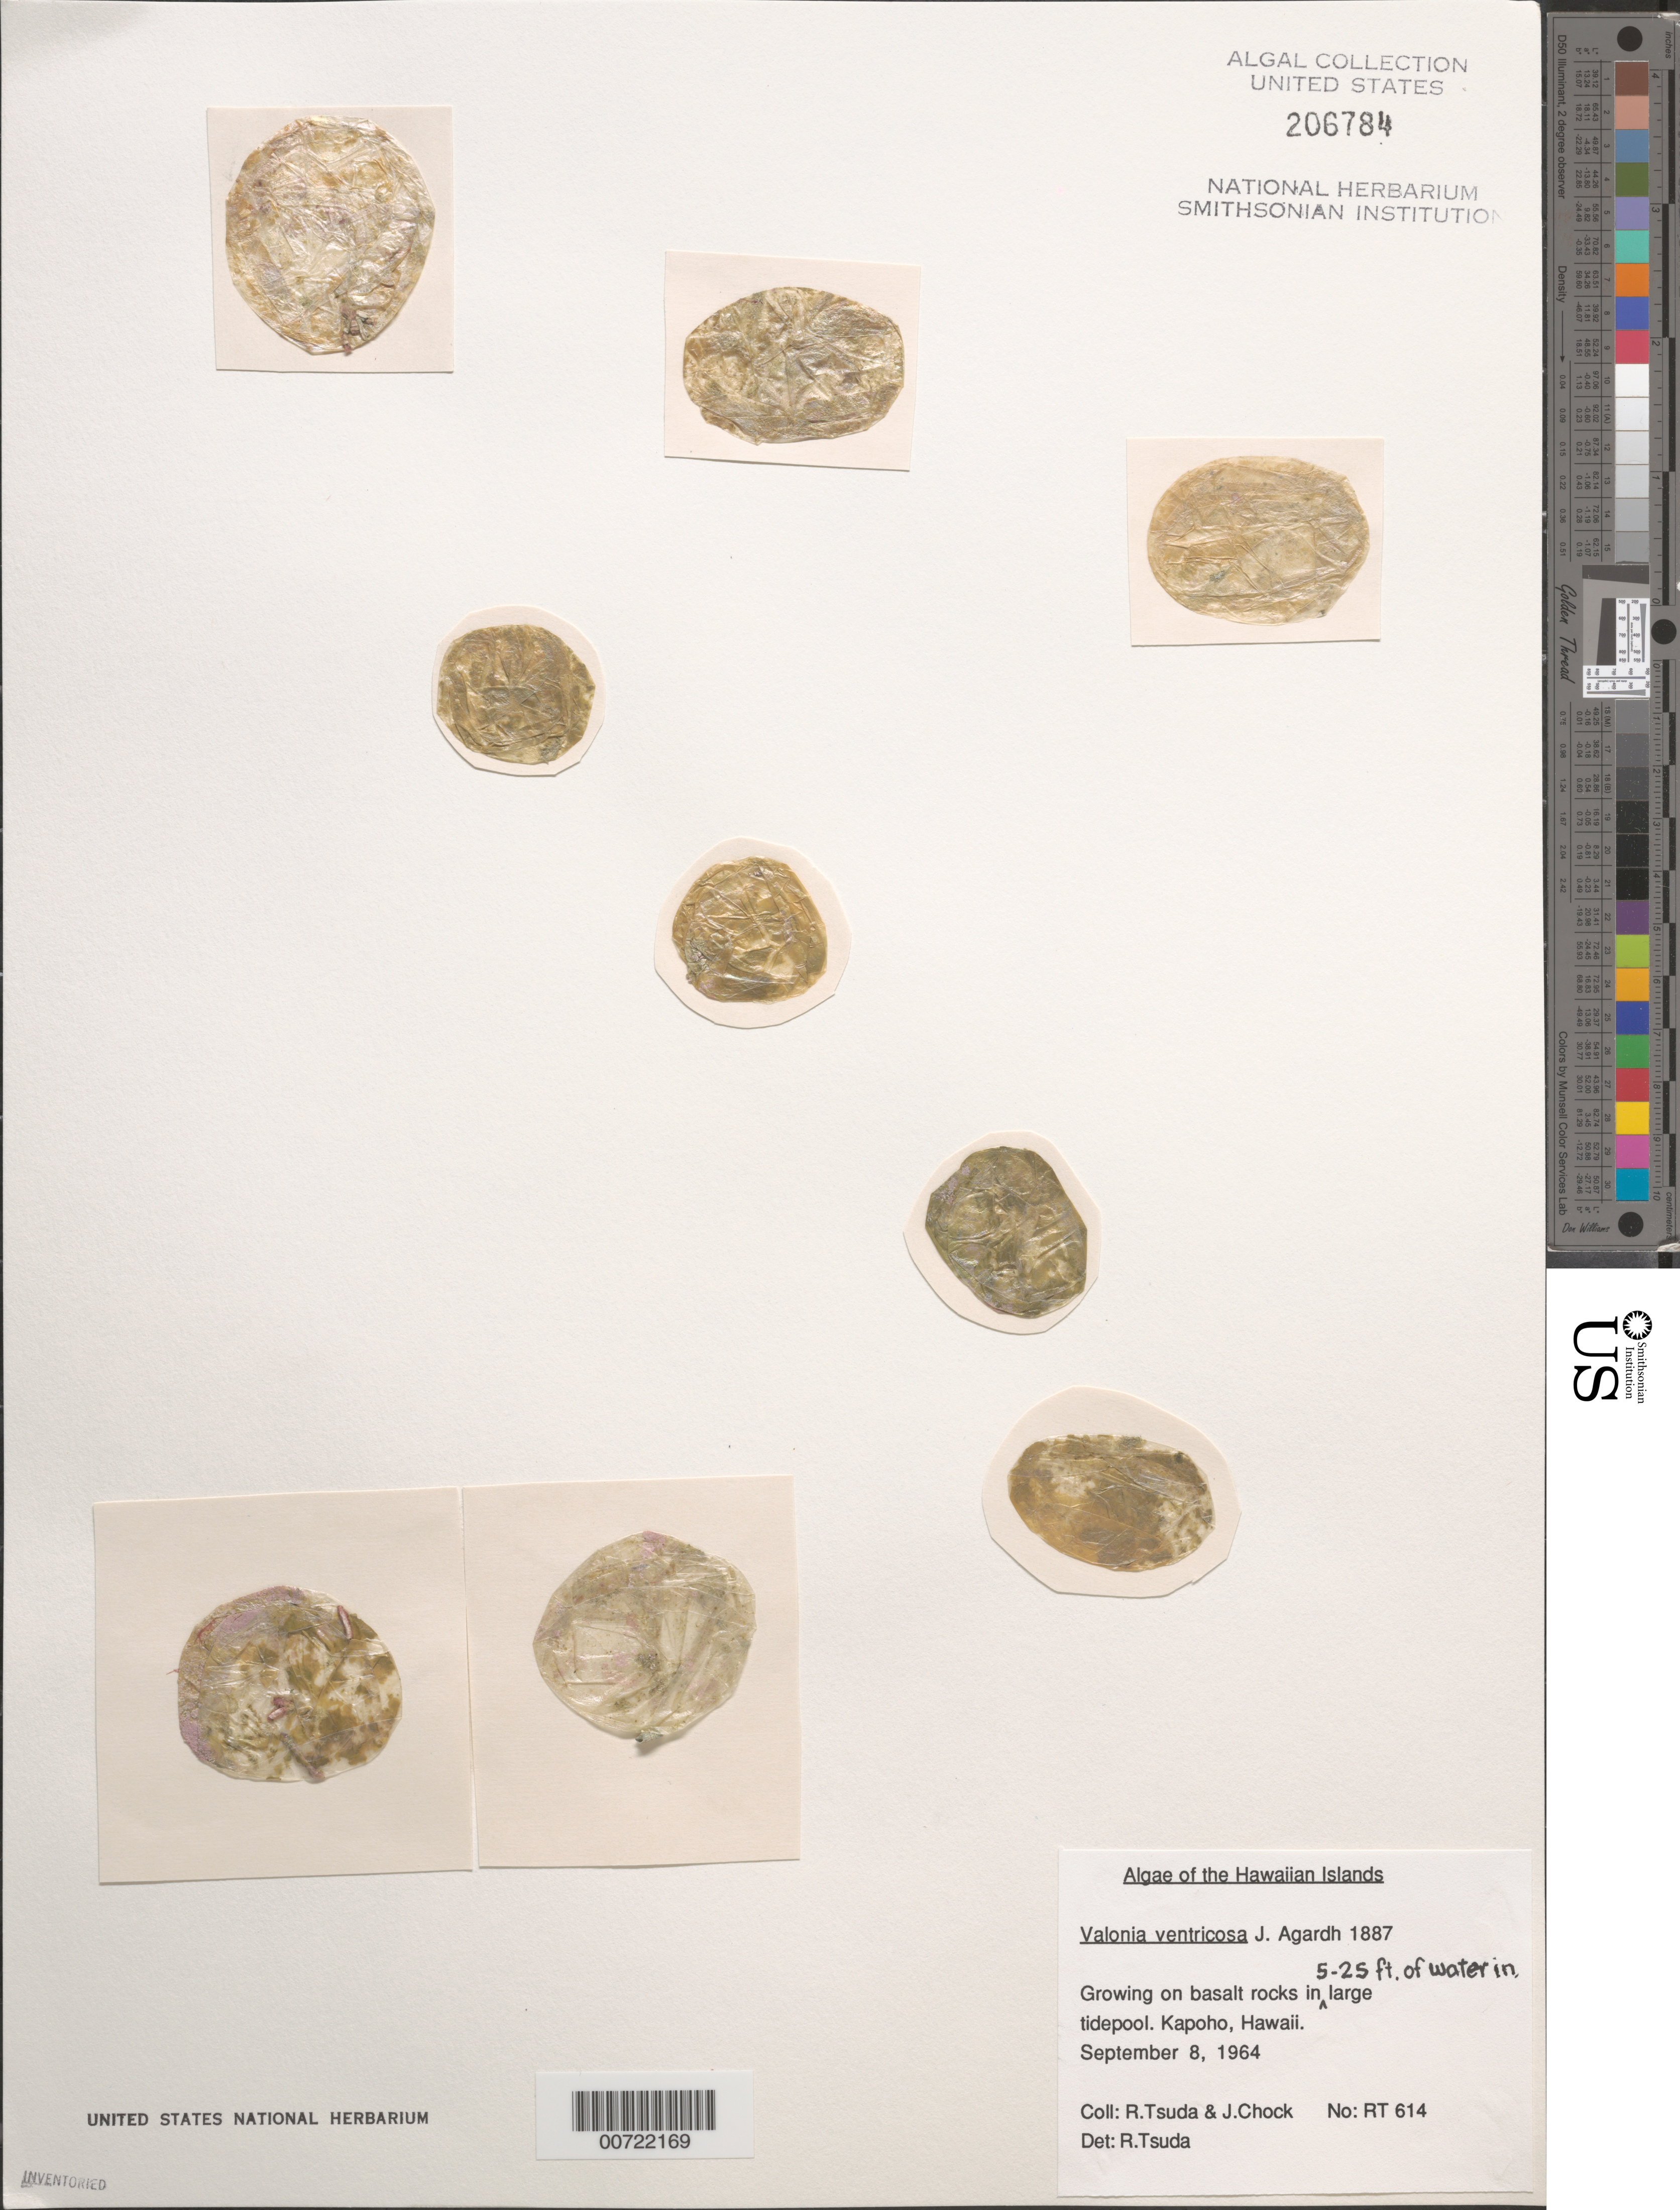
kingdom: Plantae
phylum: Chlorophyta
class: Ulvophyceae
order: Siphonocladales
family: Valoniaceae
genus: Valonia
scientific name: Valonia ventricosa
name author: J. Agardh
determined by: Tsuda, R. T.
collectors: R. Tsuda & J. Chock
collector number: RT 614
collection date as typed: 08 Sep 1964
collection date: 1964-09-08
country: United States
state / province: Hawaii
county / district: Hawaii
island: Hawaii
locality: Kapoho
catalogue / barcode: US 206784